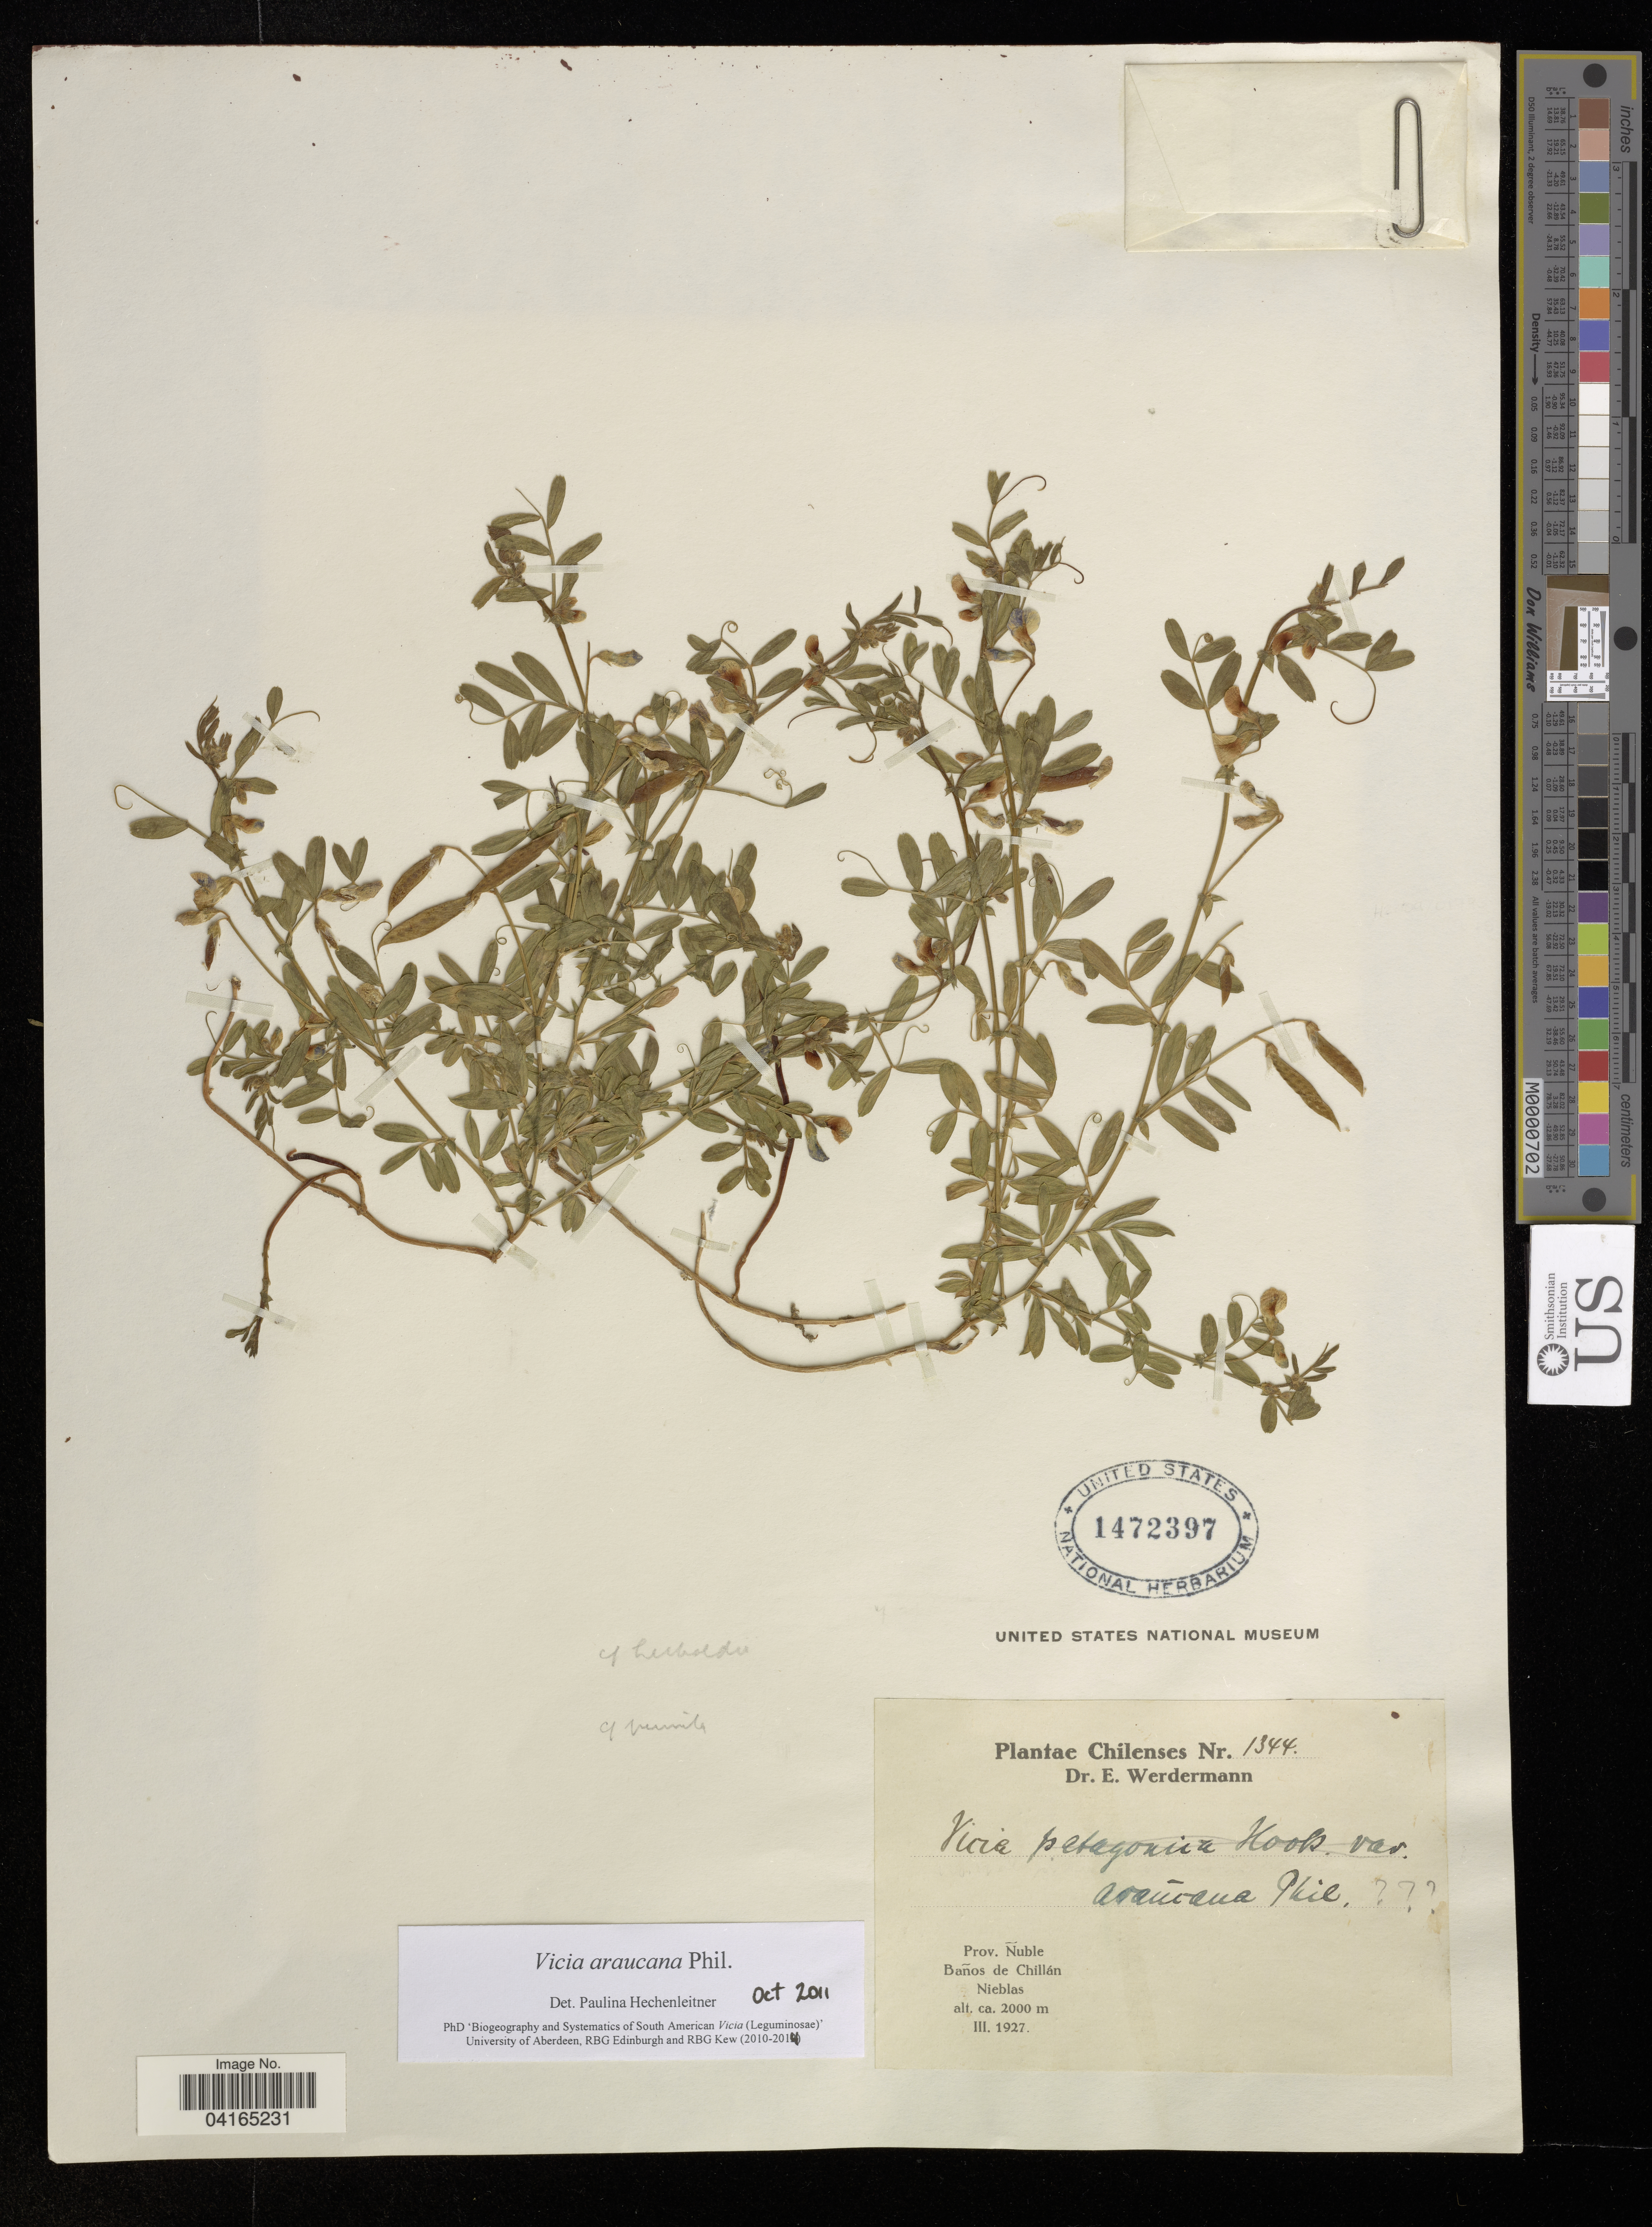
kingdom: Plantae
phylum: Tracheophyta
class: Magnoliopsida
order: Fabales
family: Fabaceae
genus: Vicia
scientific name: Vicia araucana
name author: Phil.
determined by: Hechenleitner, Paulina, RBG Edinburgh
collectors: E. Werdermann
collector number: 1344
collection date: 1927-03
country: Chile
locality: Prov. Nuble. Baños de Chillán Nieblas.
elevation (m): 2000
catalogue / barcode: US 1472397